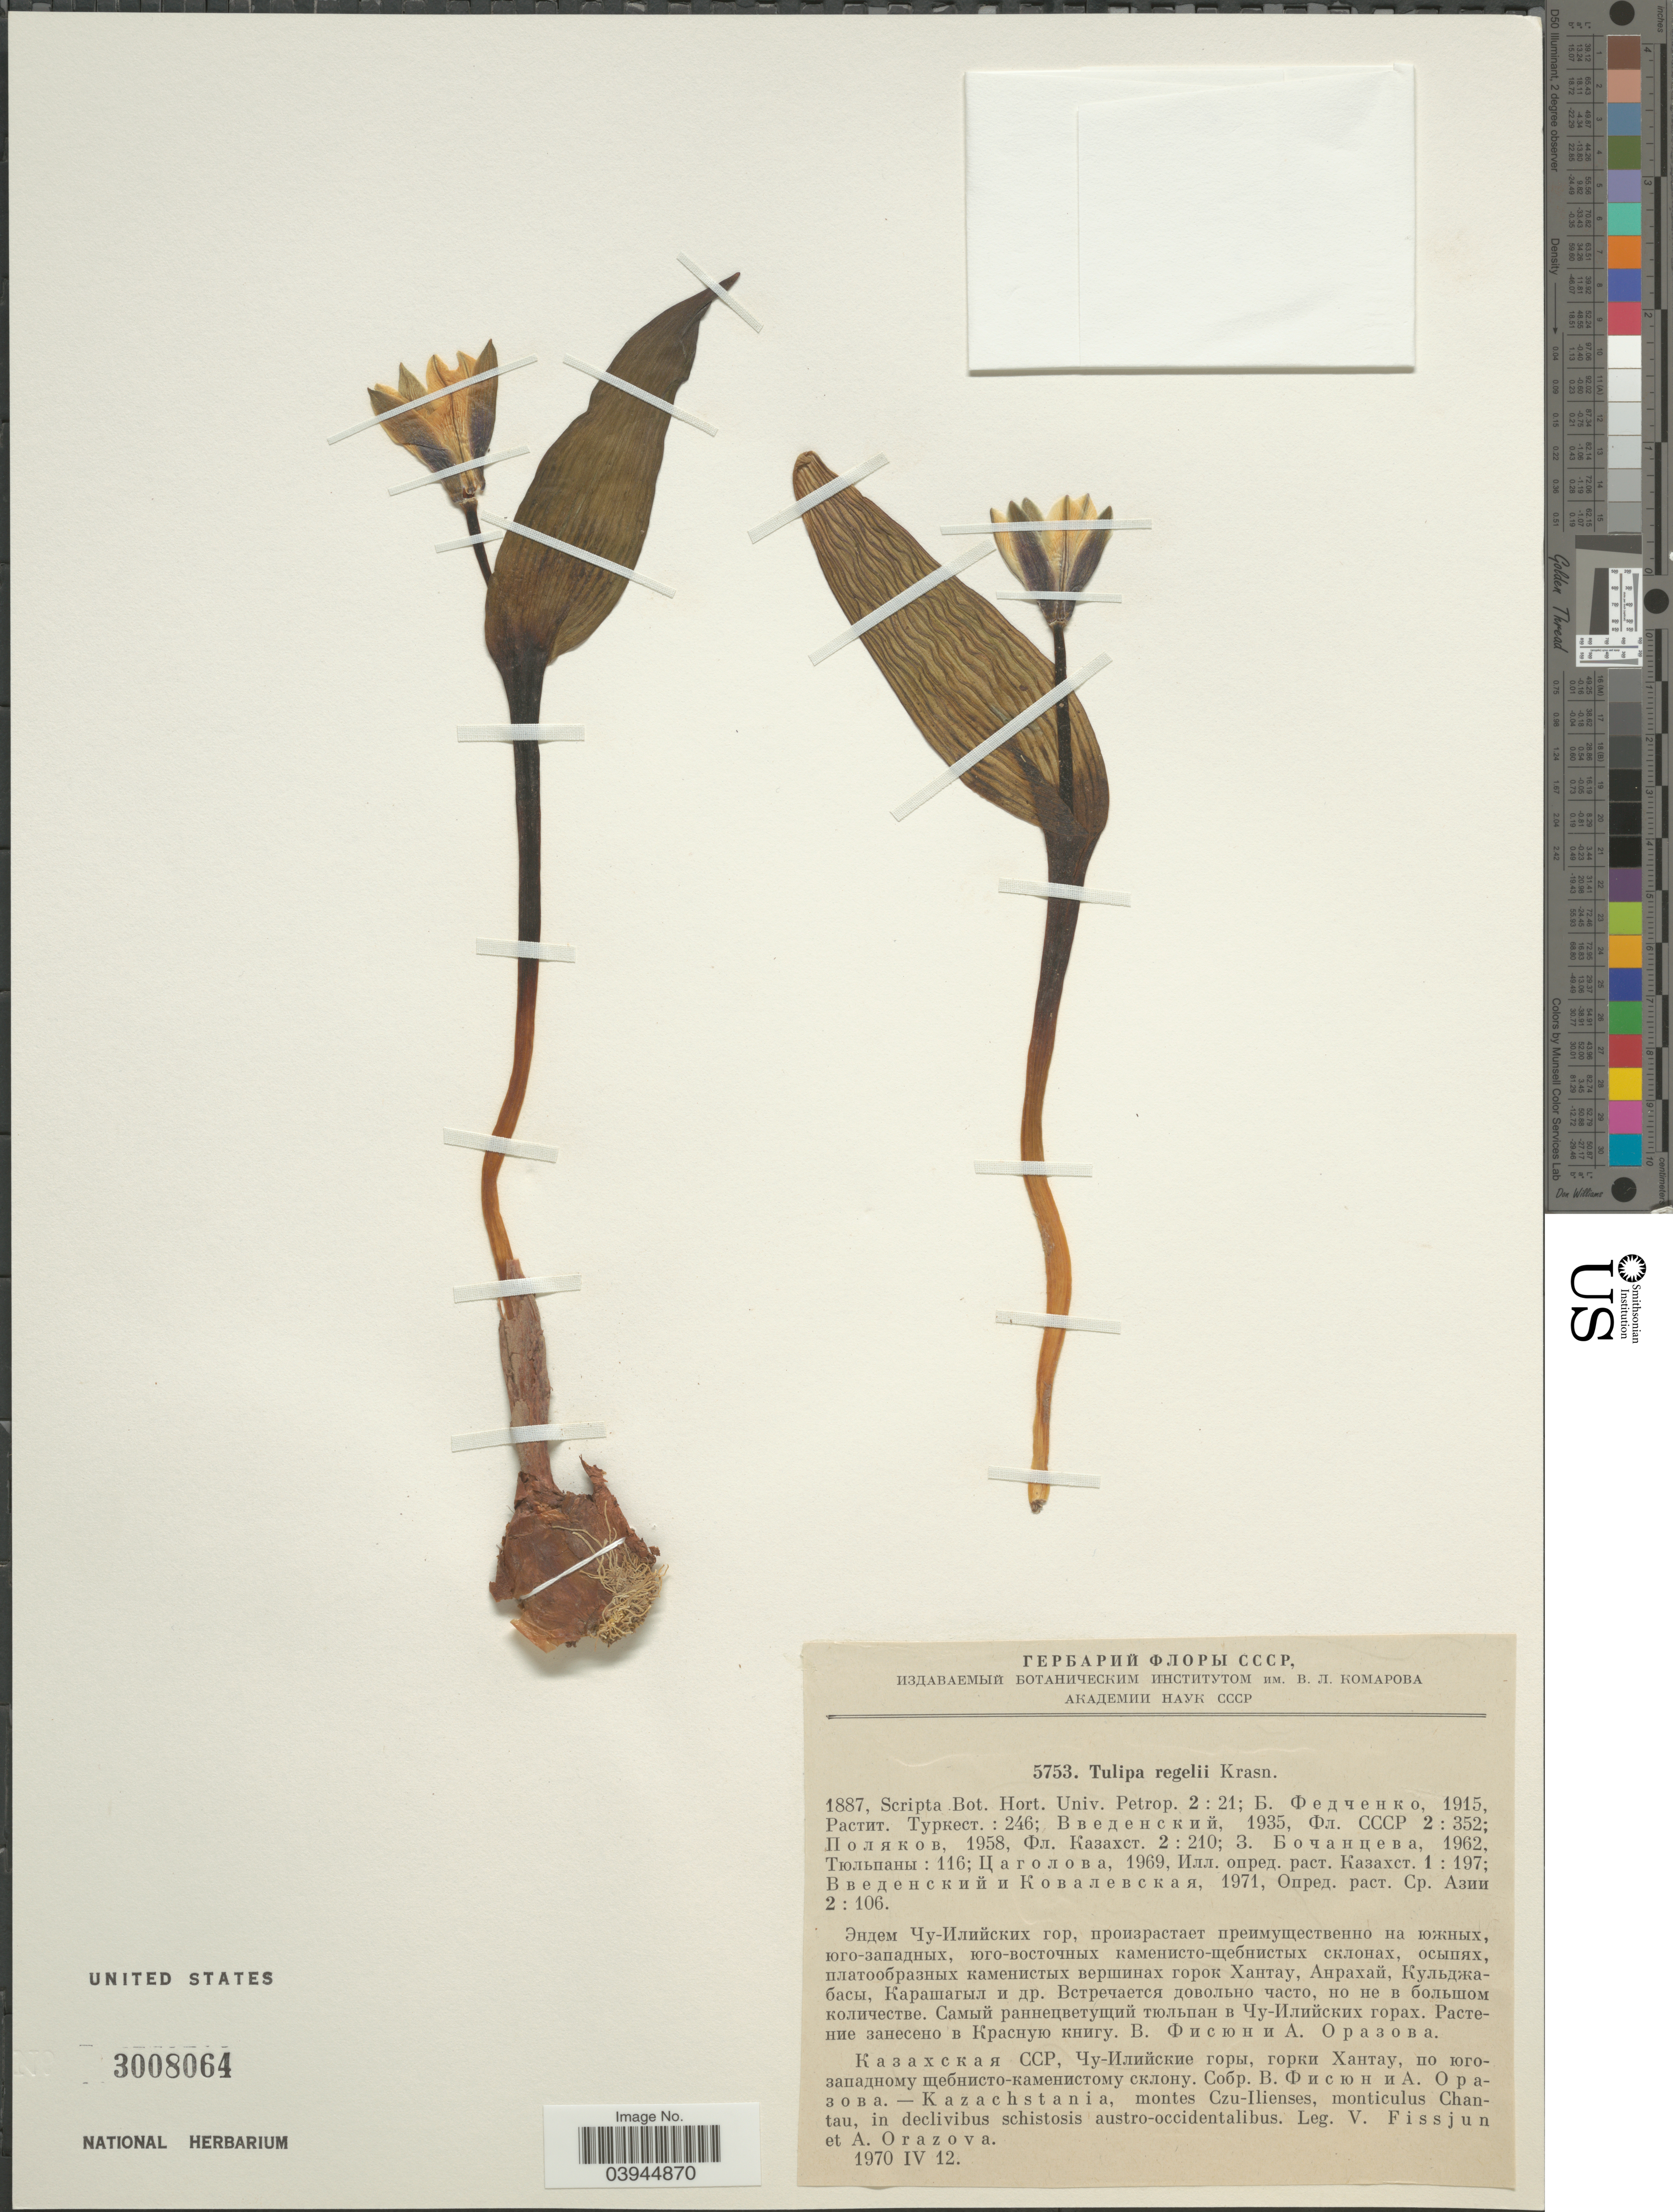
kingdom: Plantae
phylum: Tracheophyta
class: Liliopsida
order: Liliales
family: Liliaceae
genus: Tulipa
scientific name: Tulipa regelii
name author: Krasn.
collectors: V. Fissjun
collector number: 5753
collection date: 1970-04-12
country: Kazakhstan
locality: Kazachstania, montes Czu-Ilienses, monticulus Chantau, in declivibus schistosis austro-occidentalibus.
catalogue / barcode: US 3008064